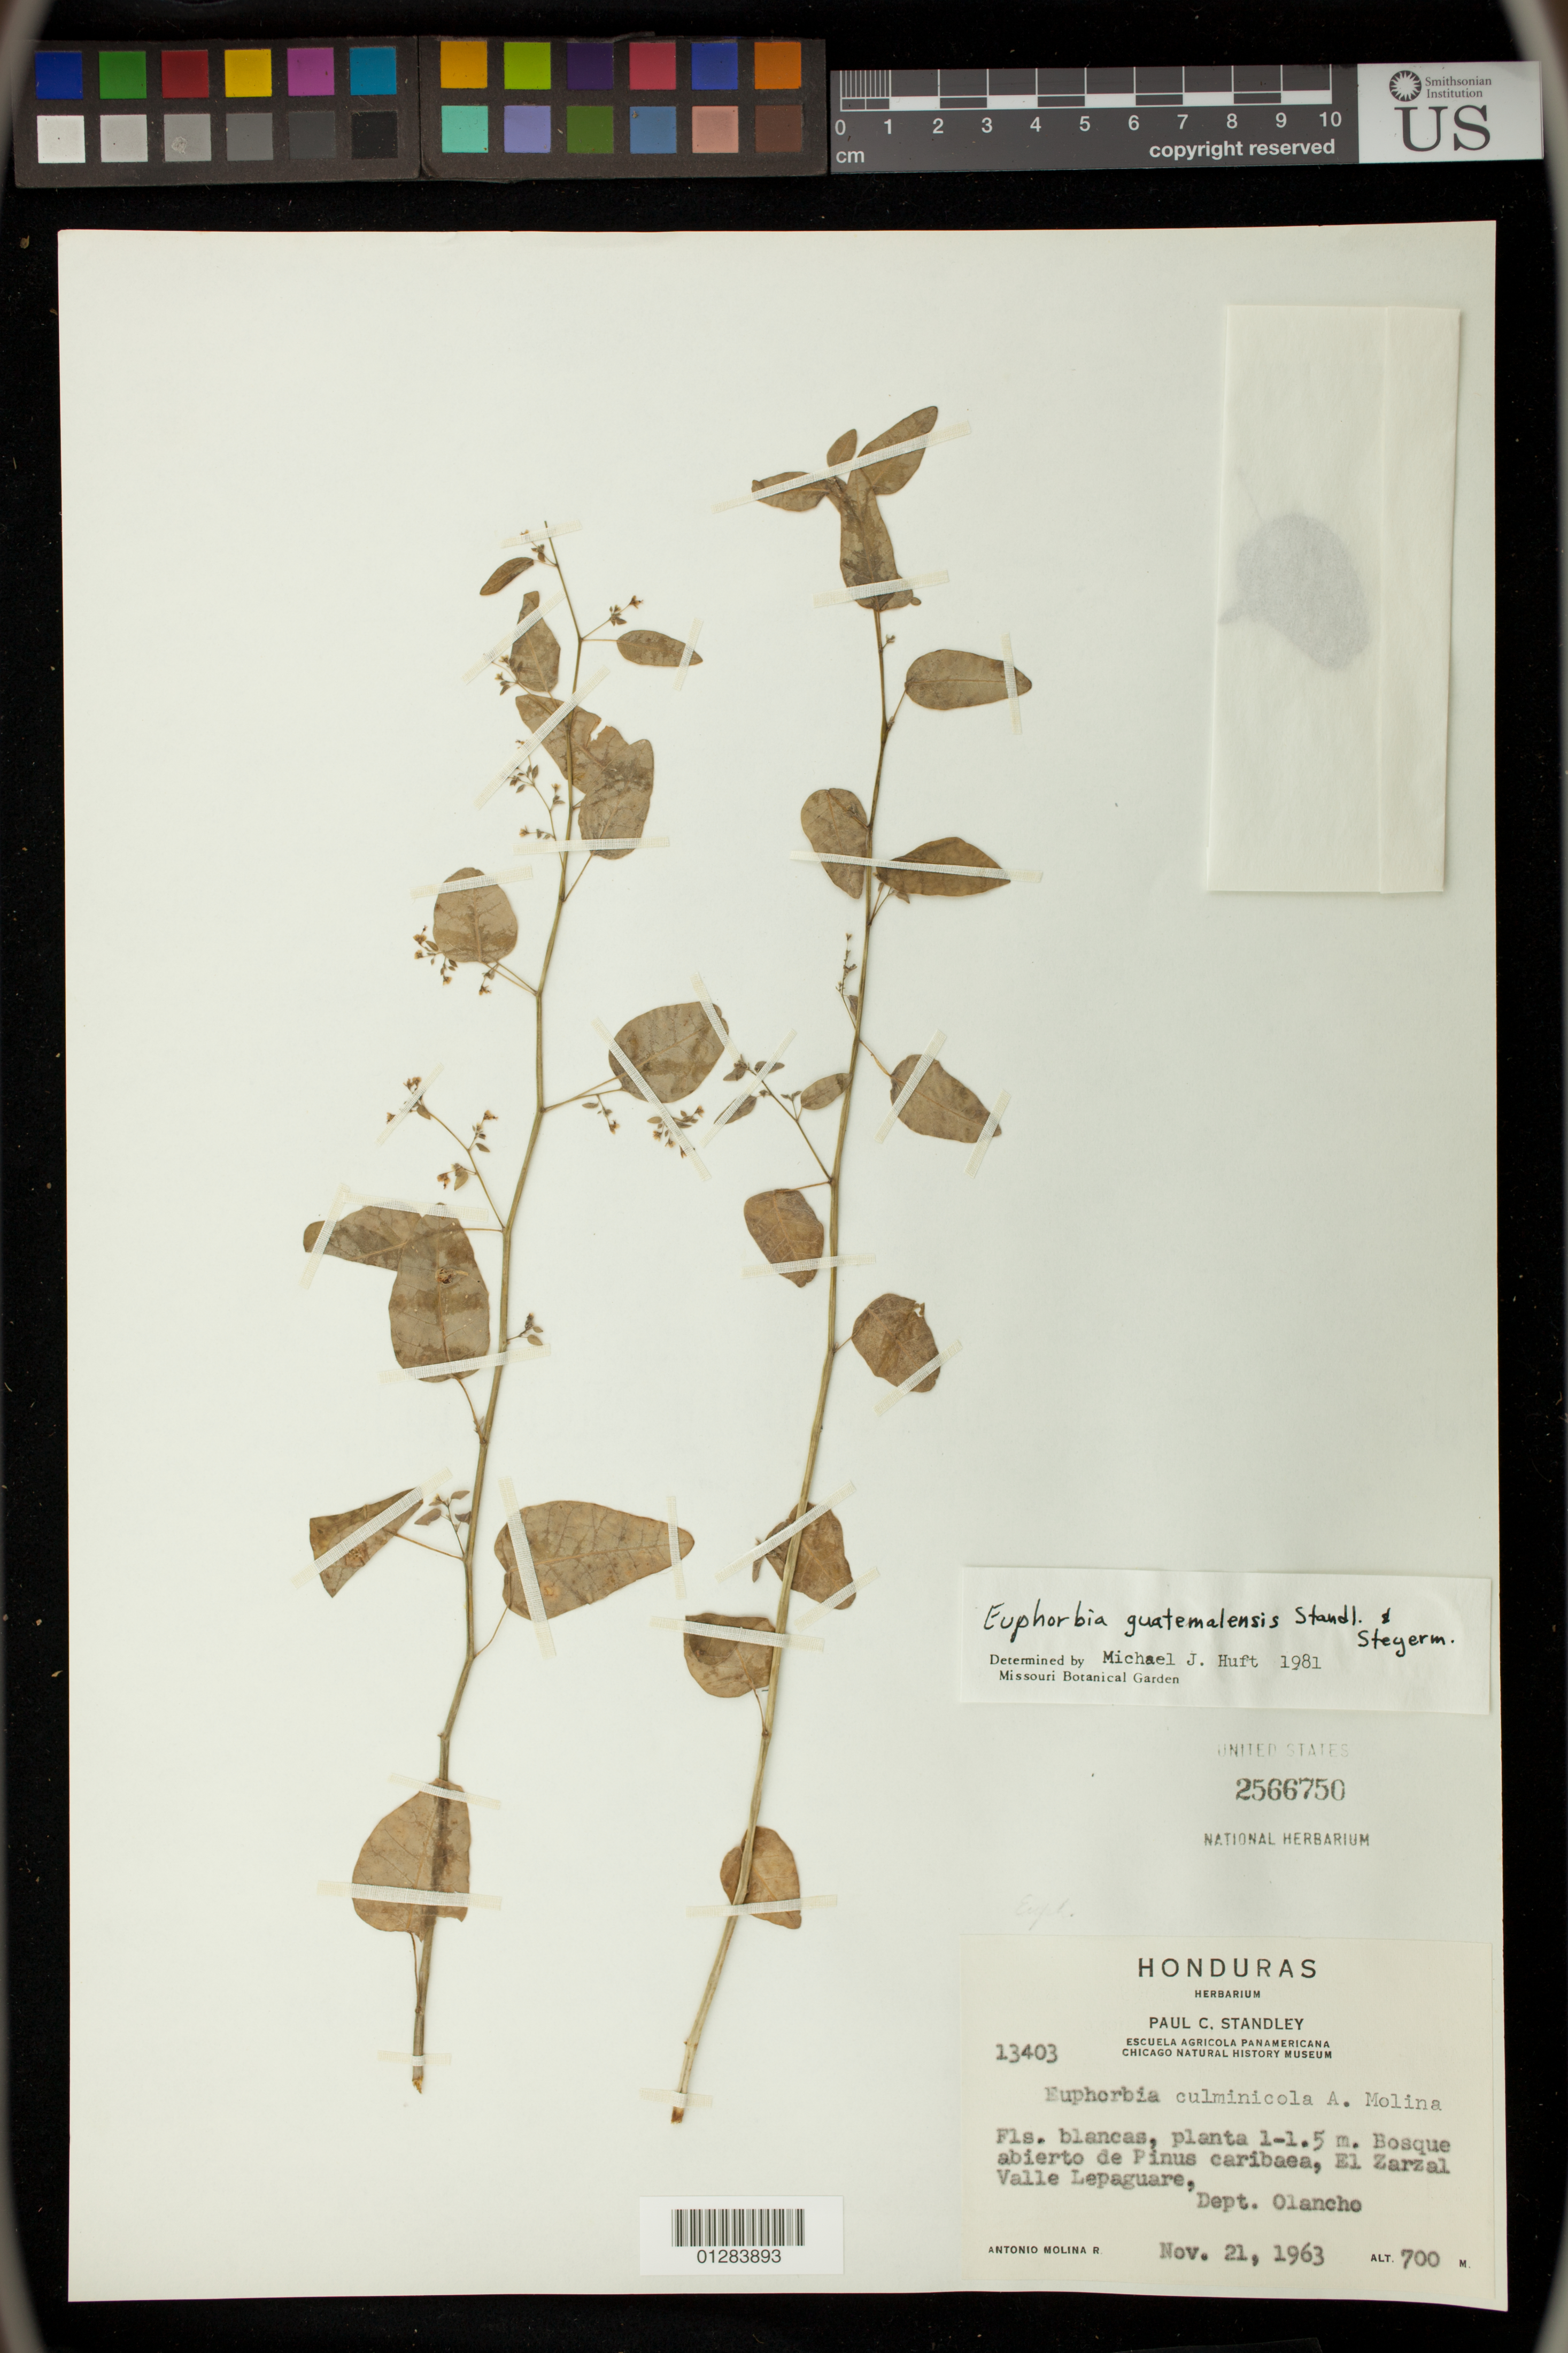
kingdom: Plantae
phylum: Tracheophyta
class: Magnoliopsida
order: Malpighiales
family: Euphorbiaceae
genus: Euphorbia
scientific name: Euphorbia guatemalensis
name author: Standl. & Steyerm.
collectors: A. Molina R.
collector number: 13403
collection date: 1963-11-21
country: Honduras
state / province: Olancho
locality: Bosque abierto de Pinus caribaea, El Zarzal Valle Lepaguare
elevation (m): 700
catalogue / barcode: US 2566750